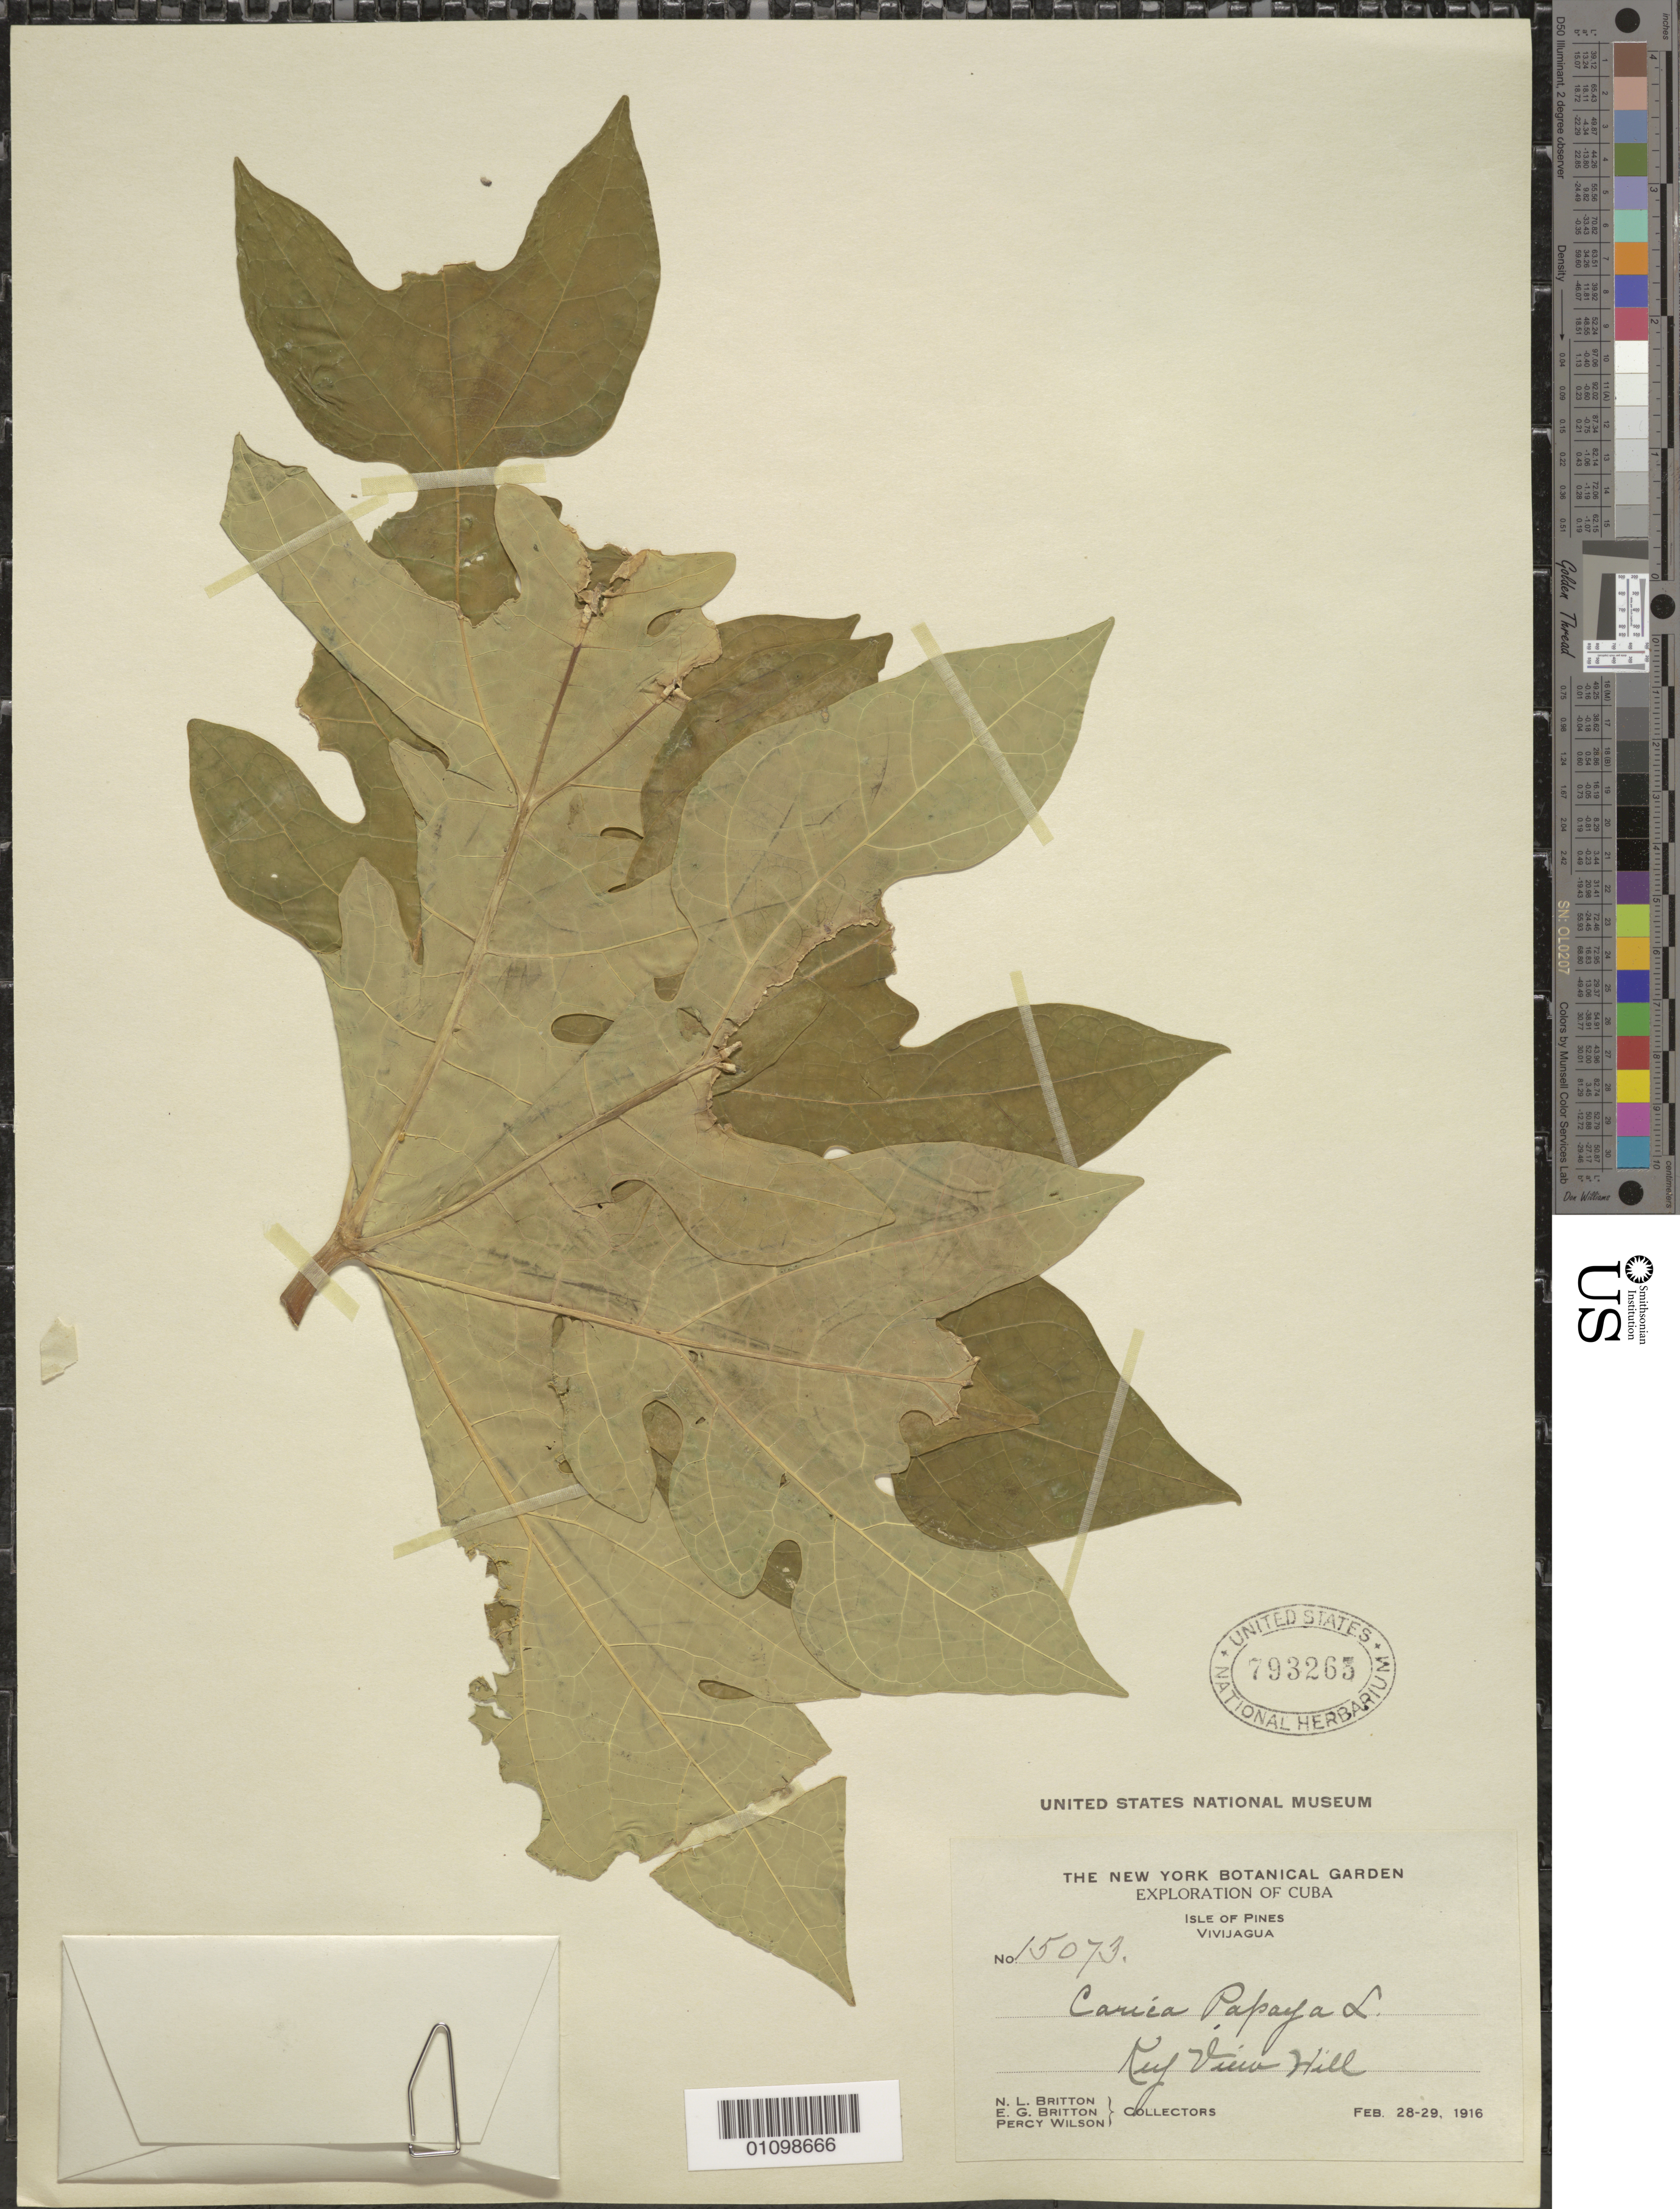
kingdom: Plantae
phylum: Tracheophyta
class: Magnoliopsida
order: Brassicales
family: Caricaceae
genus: Carica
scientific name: Carica papaya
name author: L.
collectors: N. Britton, E. G. Britton & P. Wilson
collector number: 15073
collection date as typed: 28 Feb 1916 to 29 Feb 1916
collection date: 1916-02-28/1916-02-29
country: Cuba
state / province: Isla de La Juventud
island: Isla de la Juventud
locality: Vivijagua Key View Hill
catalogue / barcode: US 793265